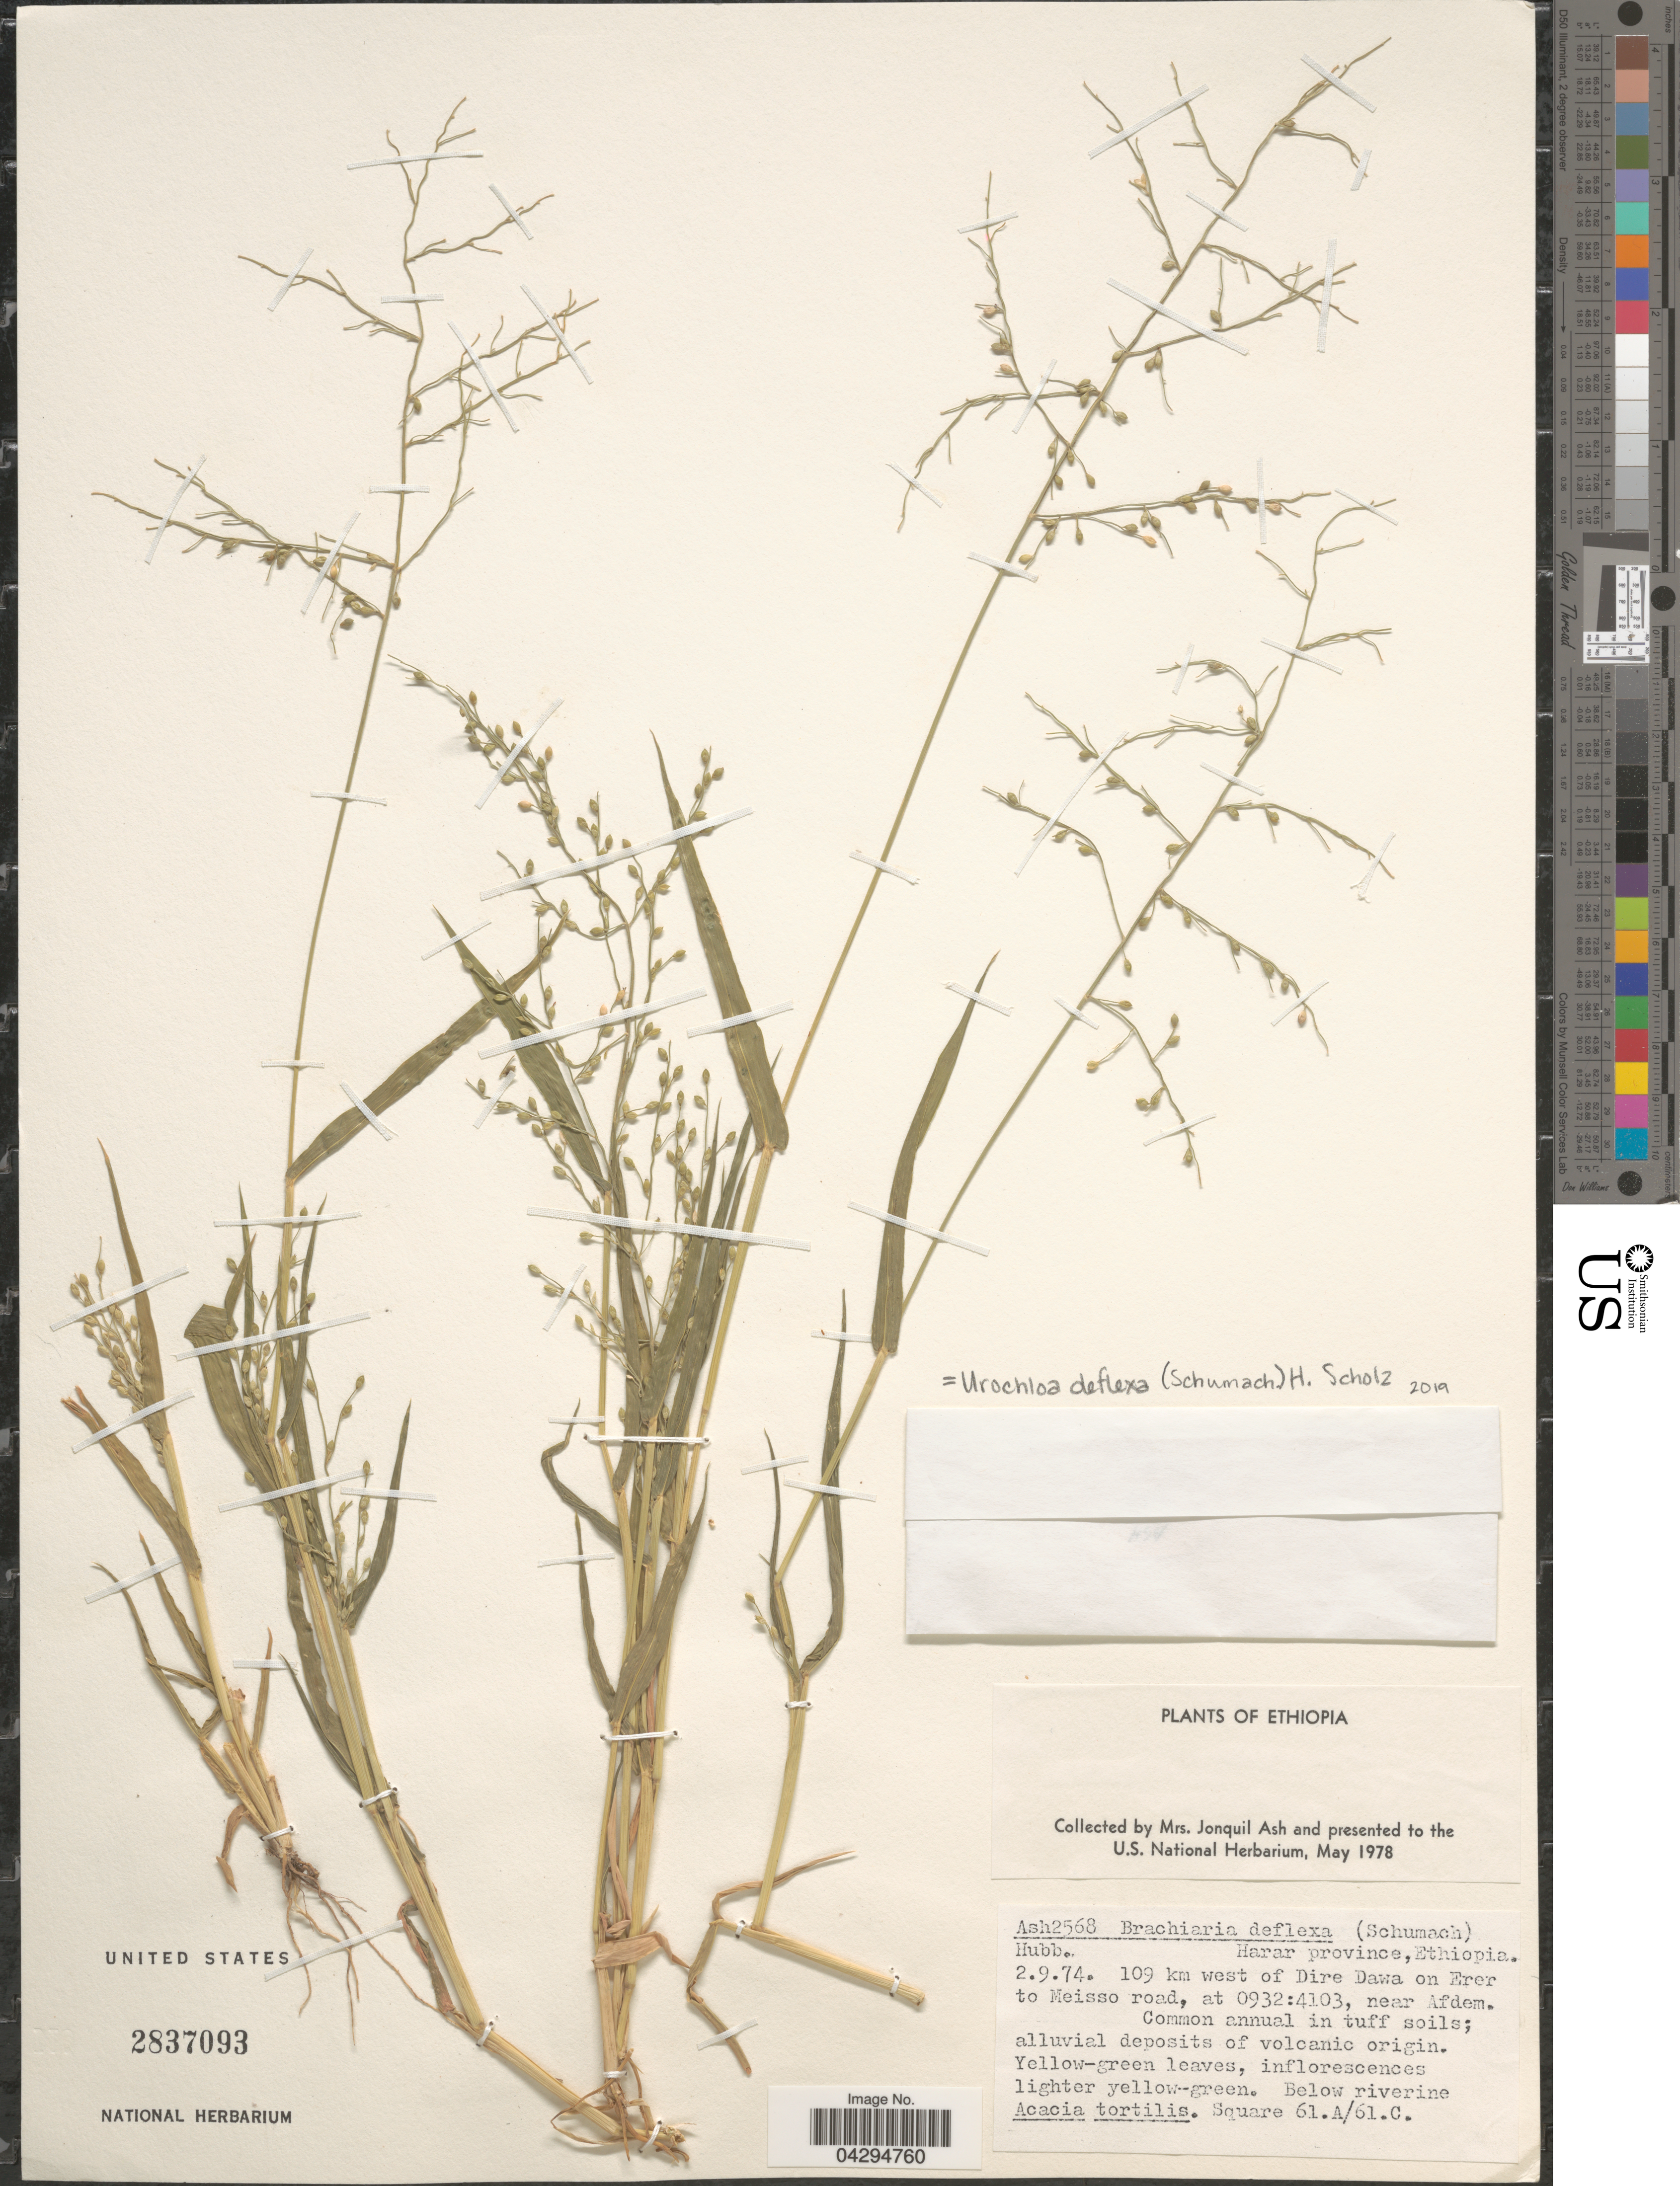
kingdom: Plantae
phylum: Tracheophyta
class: Liliopsida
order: Poales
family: Poaceae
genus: Urochloa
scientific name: Urochloa deflexa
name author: (Schumach.) H. Scholz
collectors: J. Ash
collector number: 2568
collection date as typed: Transcribed d/m/y: 2/9/74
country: Ethiopia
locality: Harar province. 109 km west of Dire Dawa on Erer to Meisso road, at 0932:4103, near Afdem. Below riverine. Square 61.A/61.C.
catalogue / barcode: US 2837093